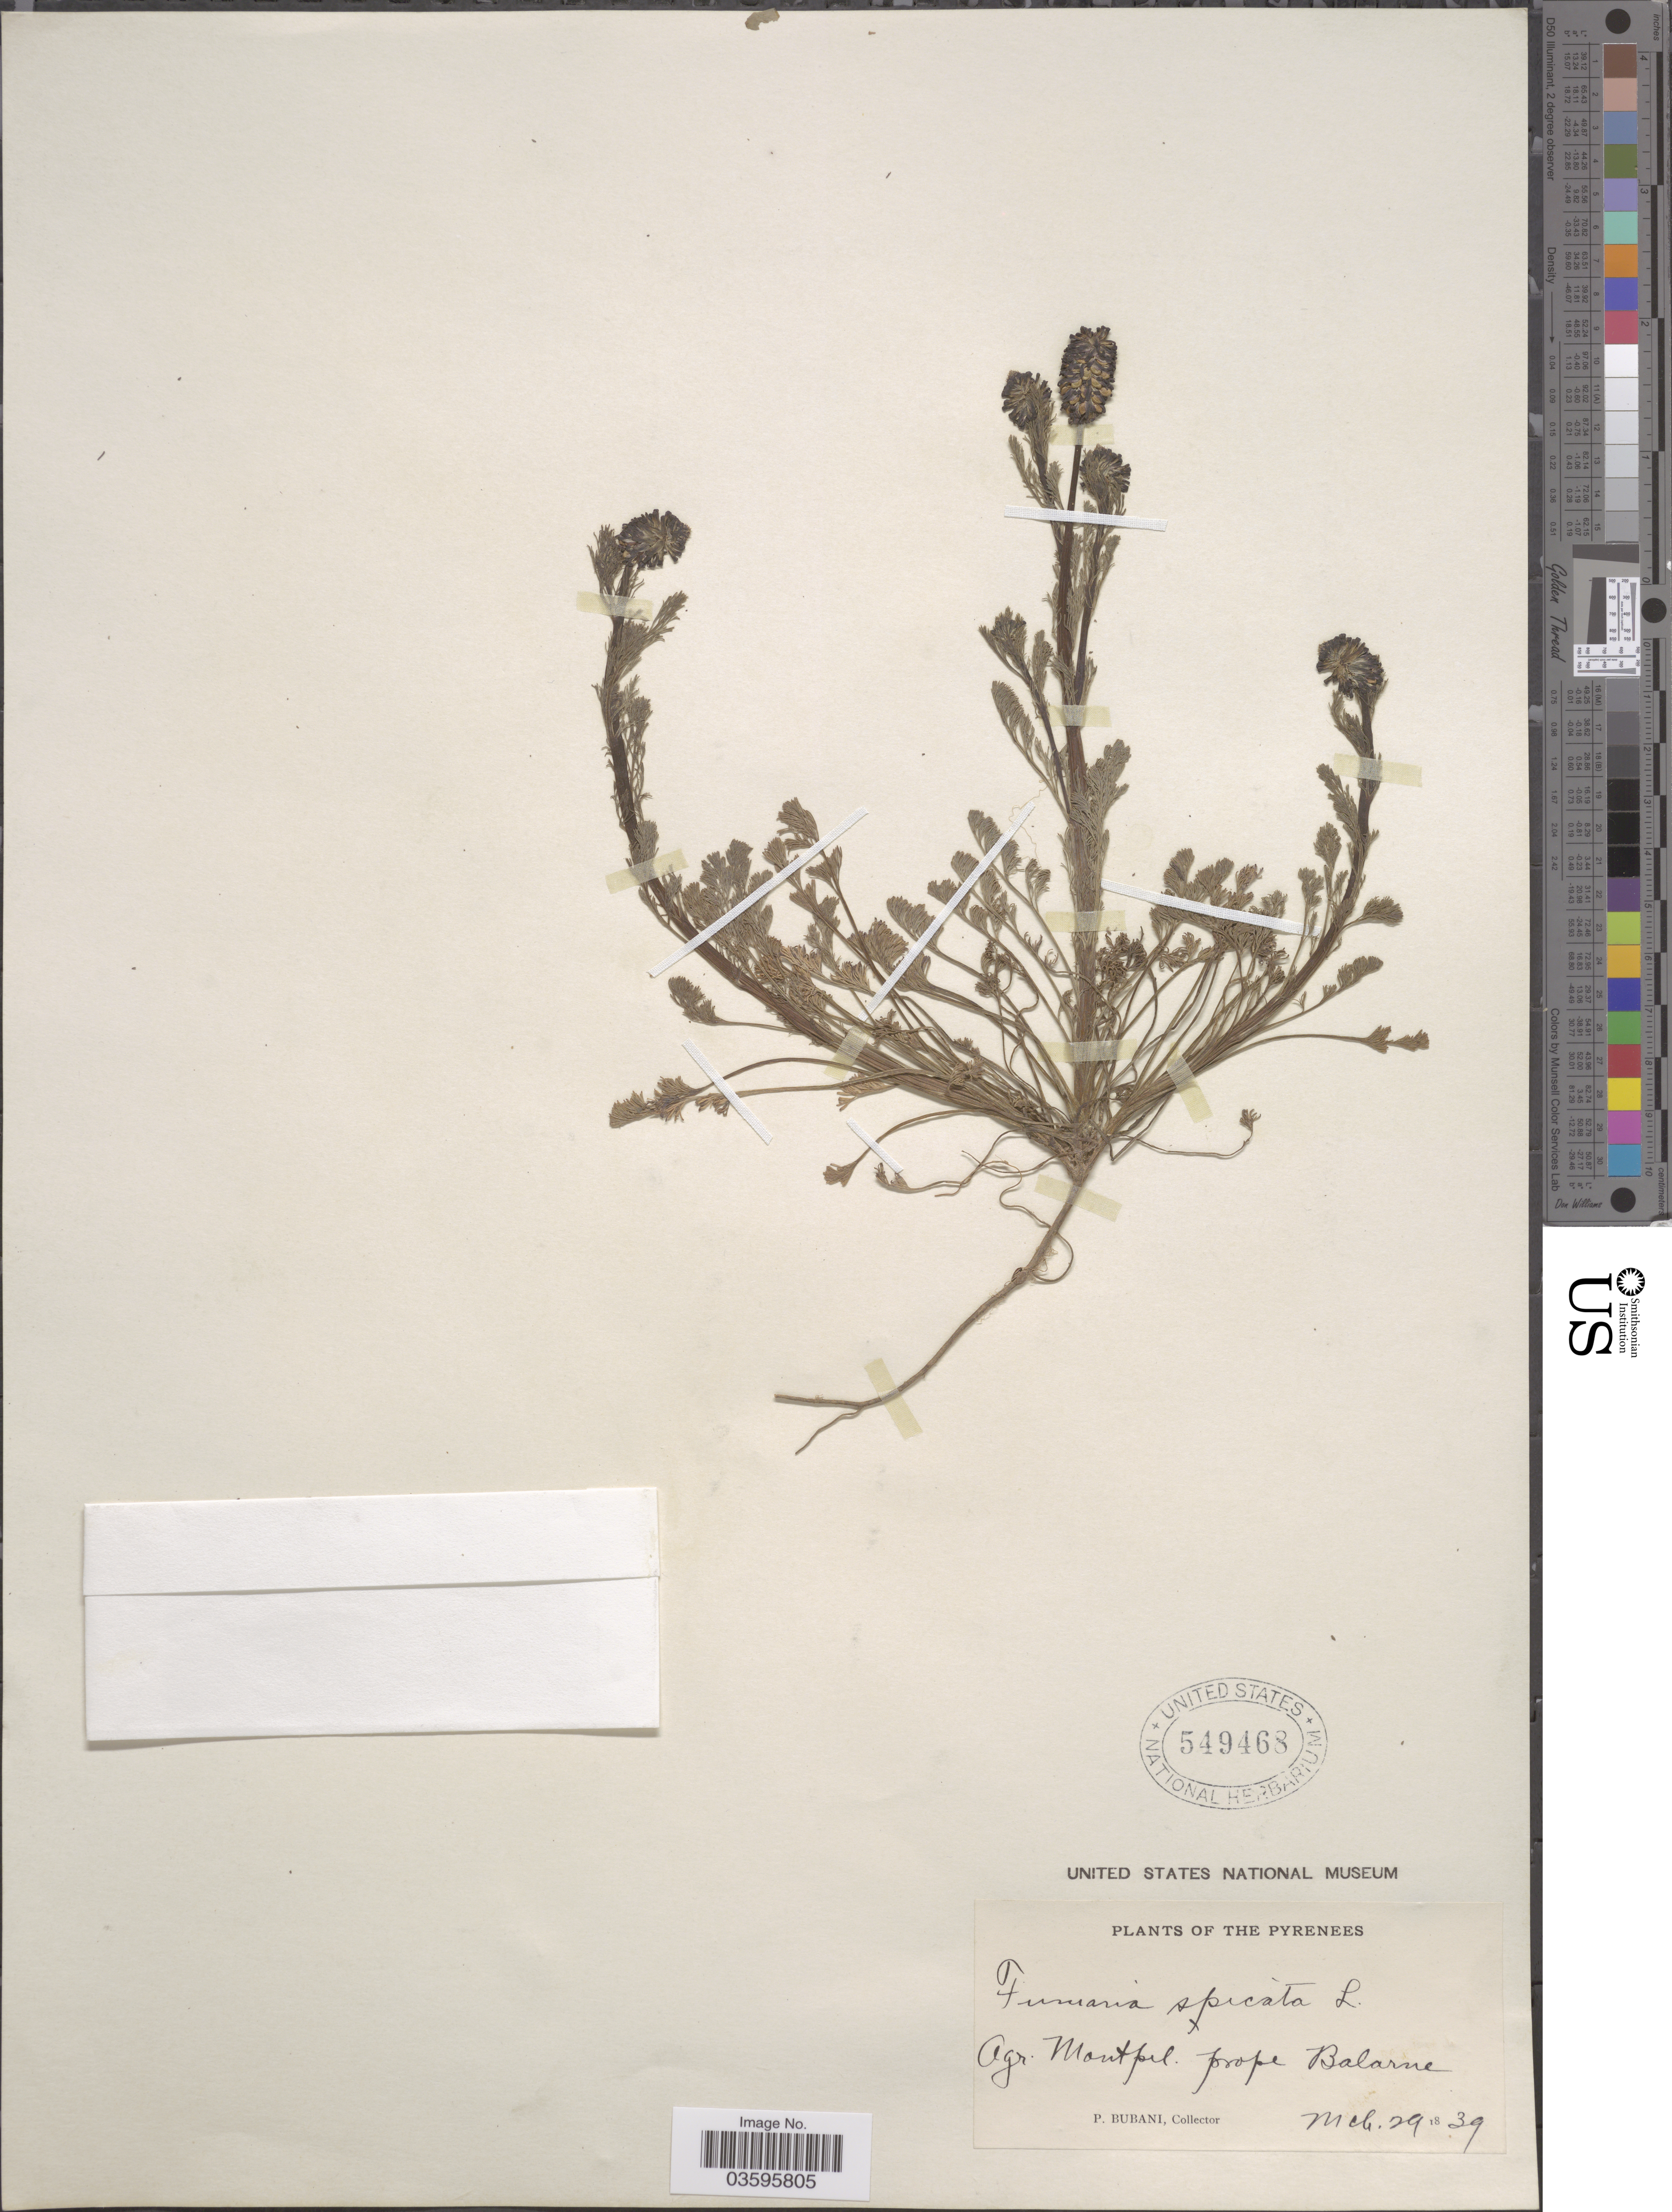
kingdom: Plantae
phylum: Tracheophyta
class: Magnoliopsida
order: Ranunculales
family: Papaveraceae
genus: Platycapnos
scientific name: Platycapnos spicatus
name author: (L.) Bernh.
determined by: Strong, M. T., (US), Smithsonian Institution - National Museum of Natural History (UNITED STATES)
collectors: P. Bubani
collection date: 1839-03-29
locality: The Pyrenees. Agr. Montpel. prope Balarne.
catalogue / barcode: US 549468